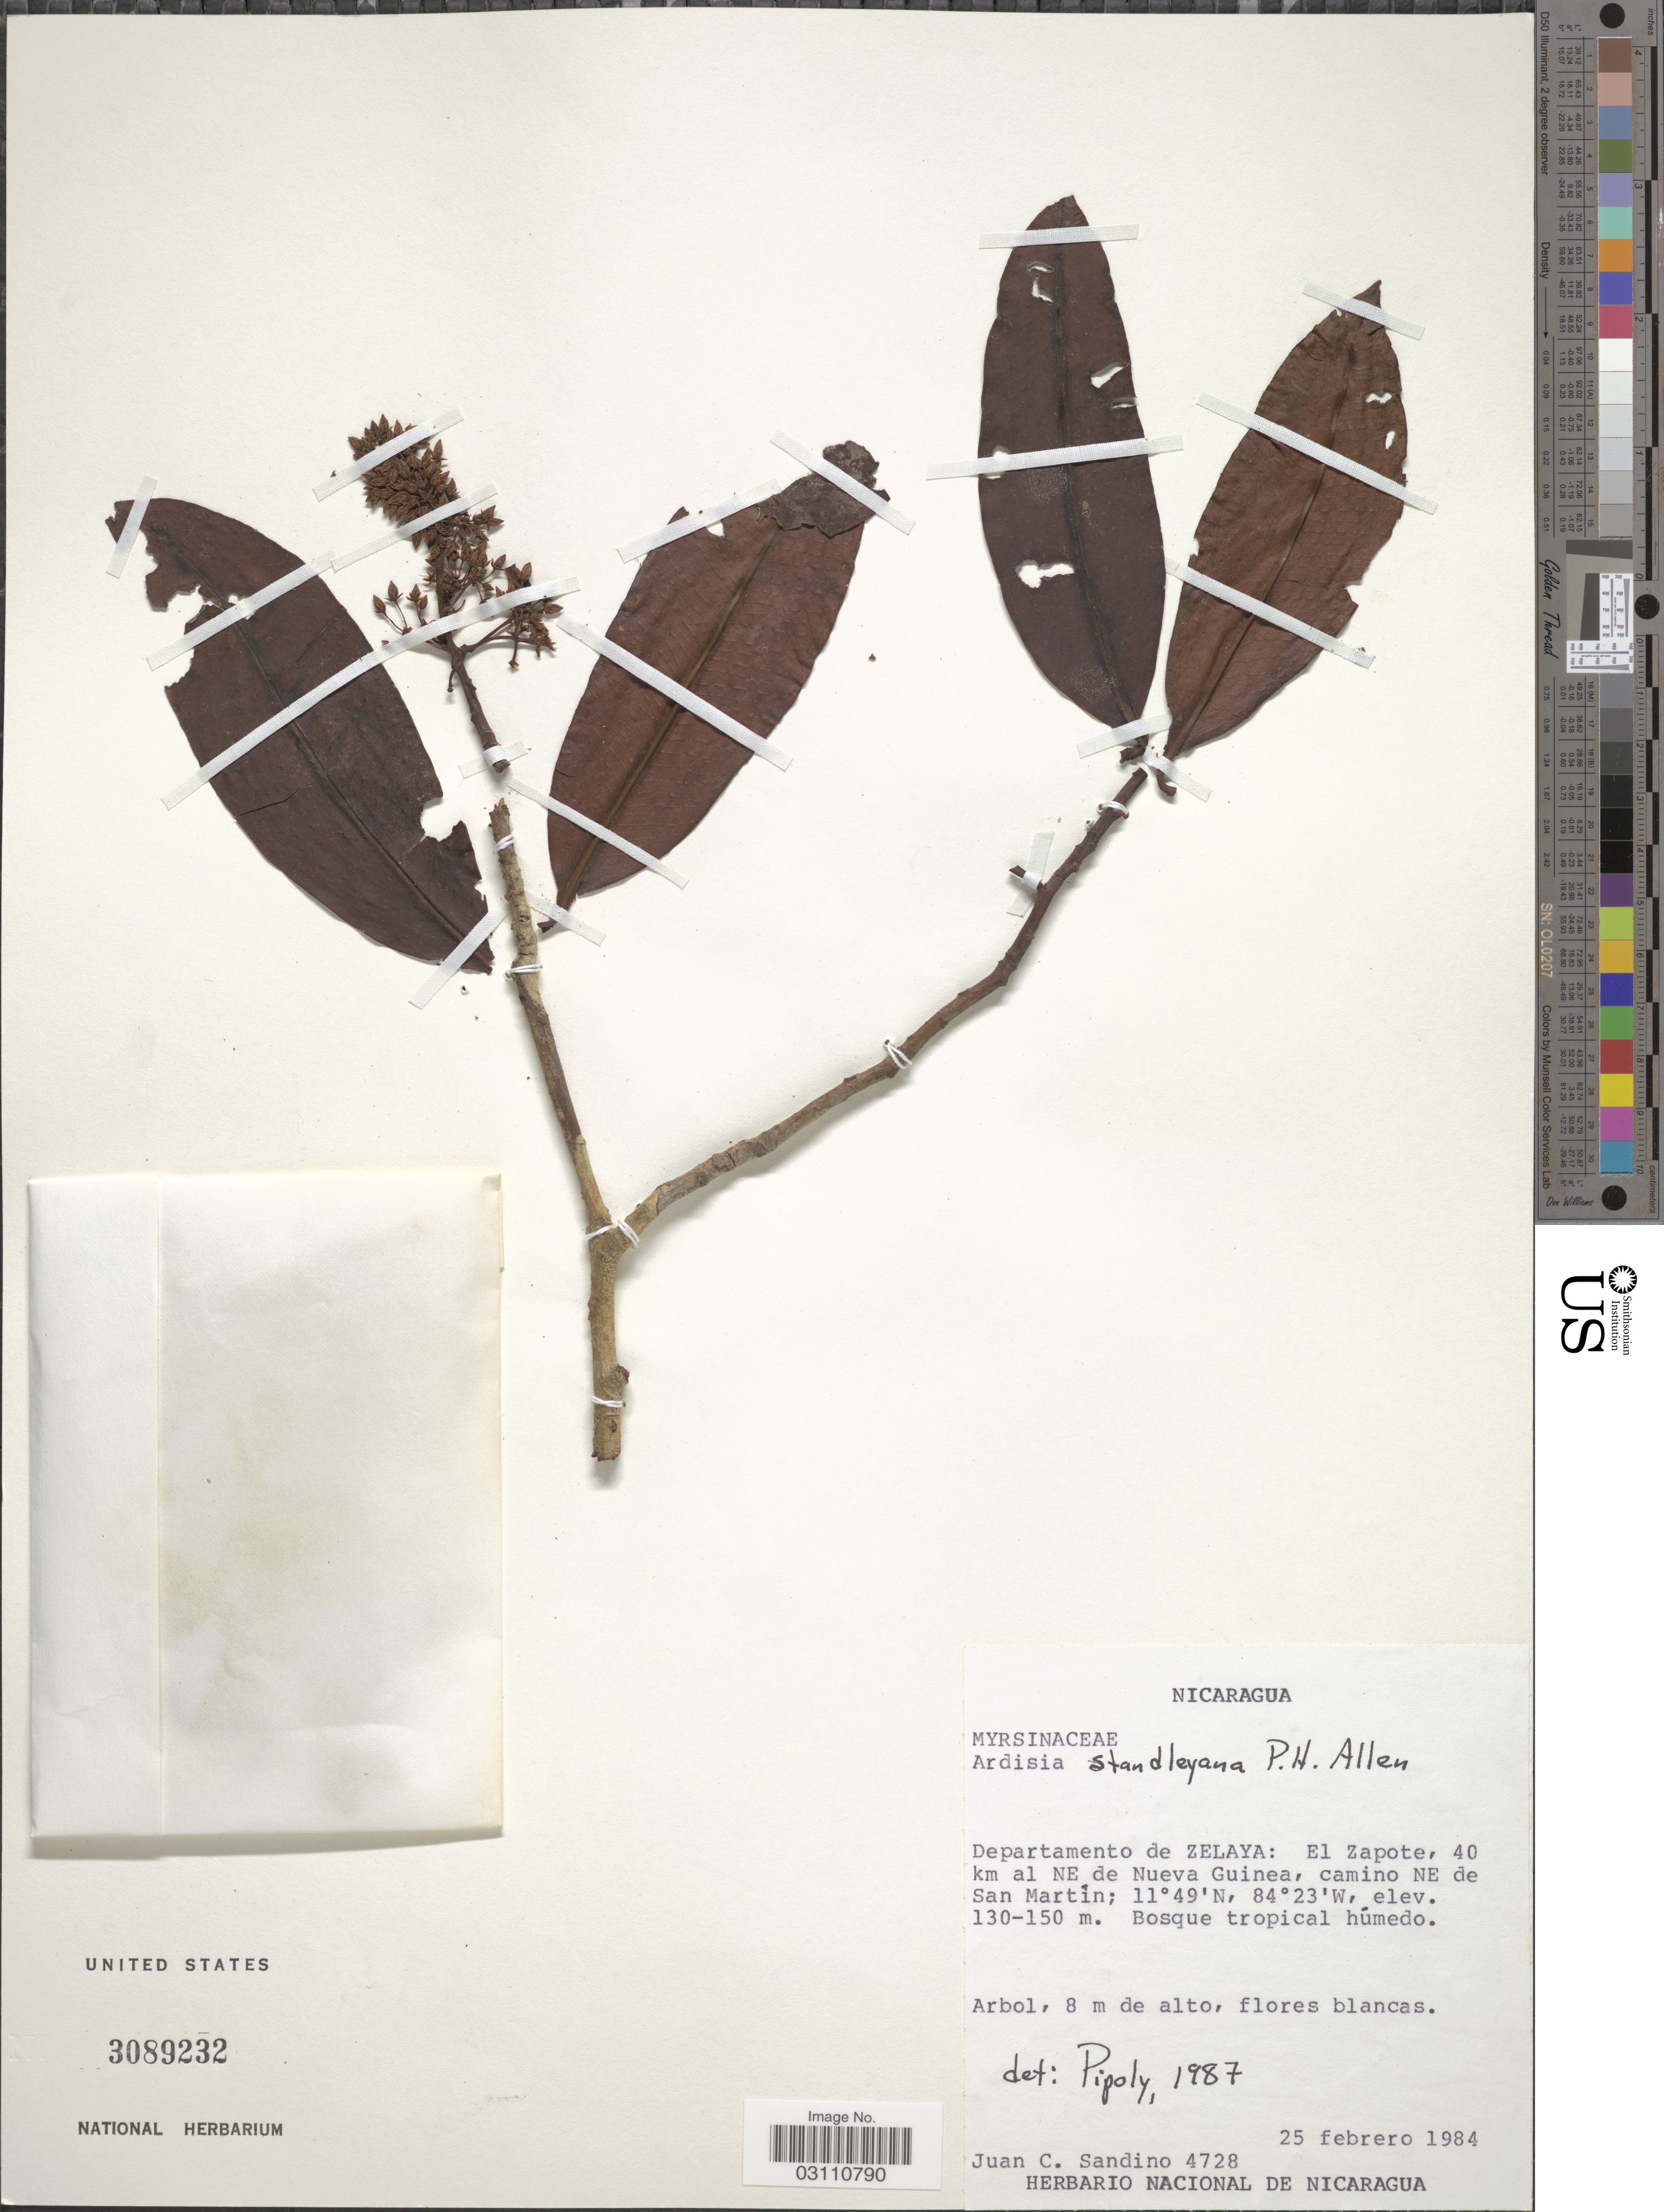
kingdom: Plantae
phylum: Tracheophyta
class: Magnoliopsida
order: Ericales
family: Primulaceae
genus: Ardisia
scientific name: Ardisia standleyana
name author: P.H. Allen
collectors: J. Sandino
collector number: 4728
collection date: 1984-02-25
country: Nicaragua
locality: Departamento de Zelaya: El Zapote, 40 km al NE de Nueva Guinea, camino NE de San Martín.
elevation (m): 130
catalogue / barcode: US 3089232